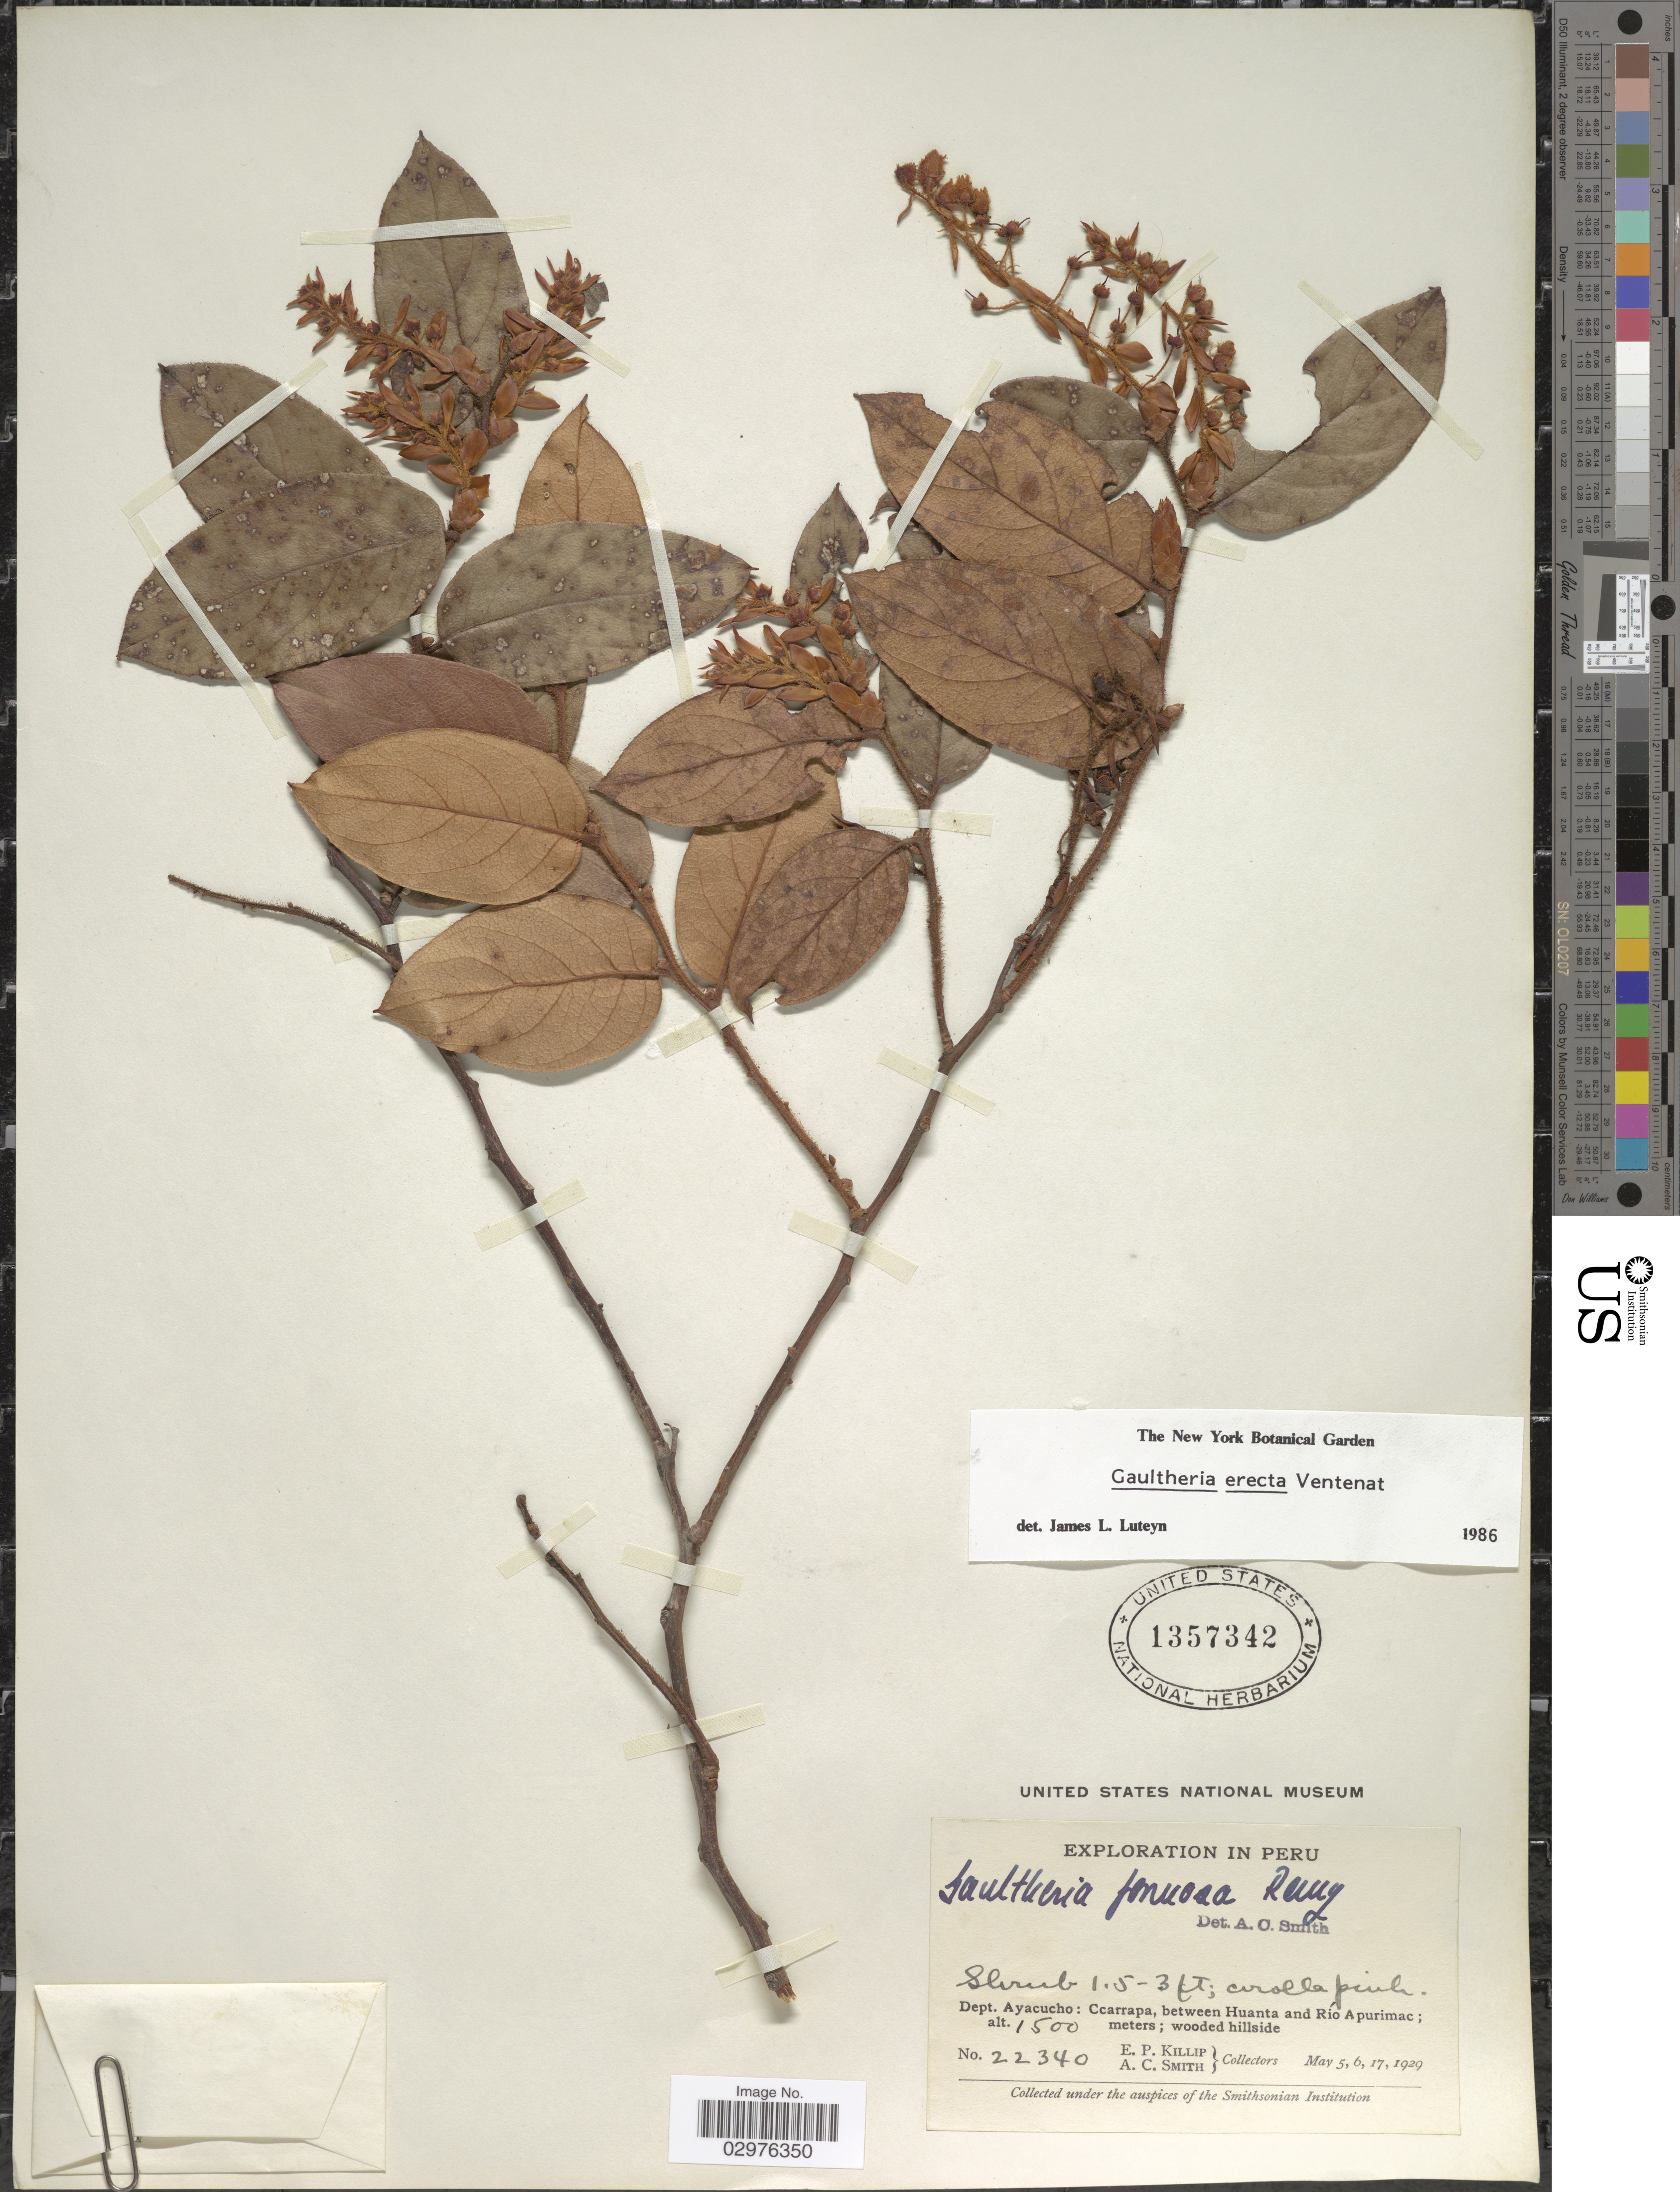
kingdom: Plantae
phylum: Tracheophyta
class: Magnoliopsida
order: Ericales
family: Ericaceae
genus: Gaultheria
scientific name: Gaultheria erecta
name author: Vent.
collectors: E. P. Killip & A. C. Smith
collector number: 22340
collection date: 1929-05-05/1929-05-17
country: Peru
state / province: Ayacucho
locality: Dept. Ayacucho: Ccarrapa, between Huanta and Río Apurimac; wooded hillside.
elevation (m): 1500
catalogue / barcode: US 1357342